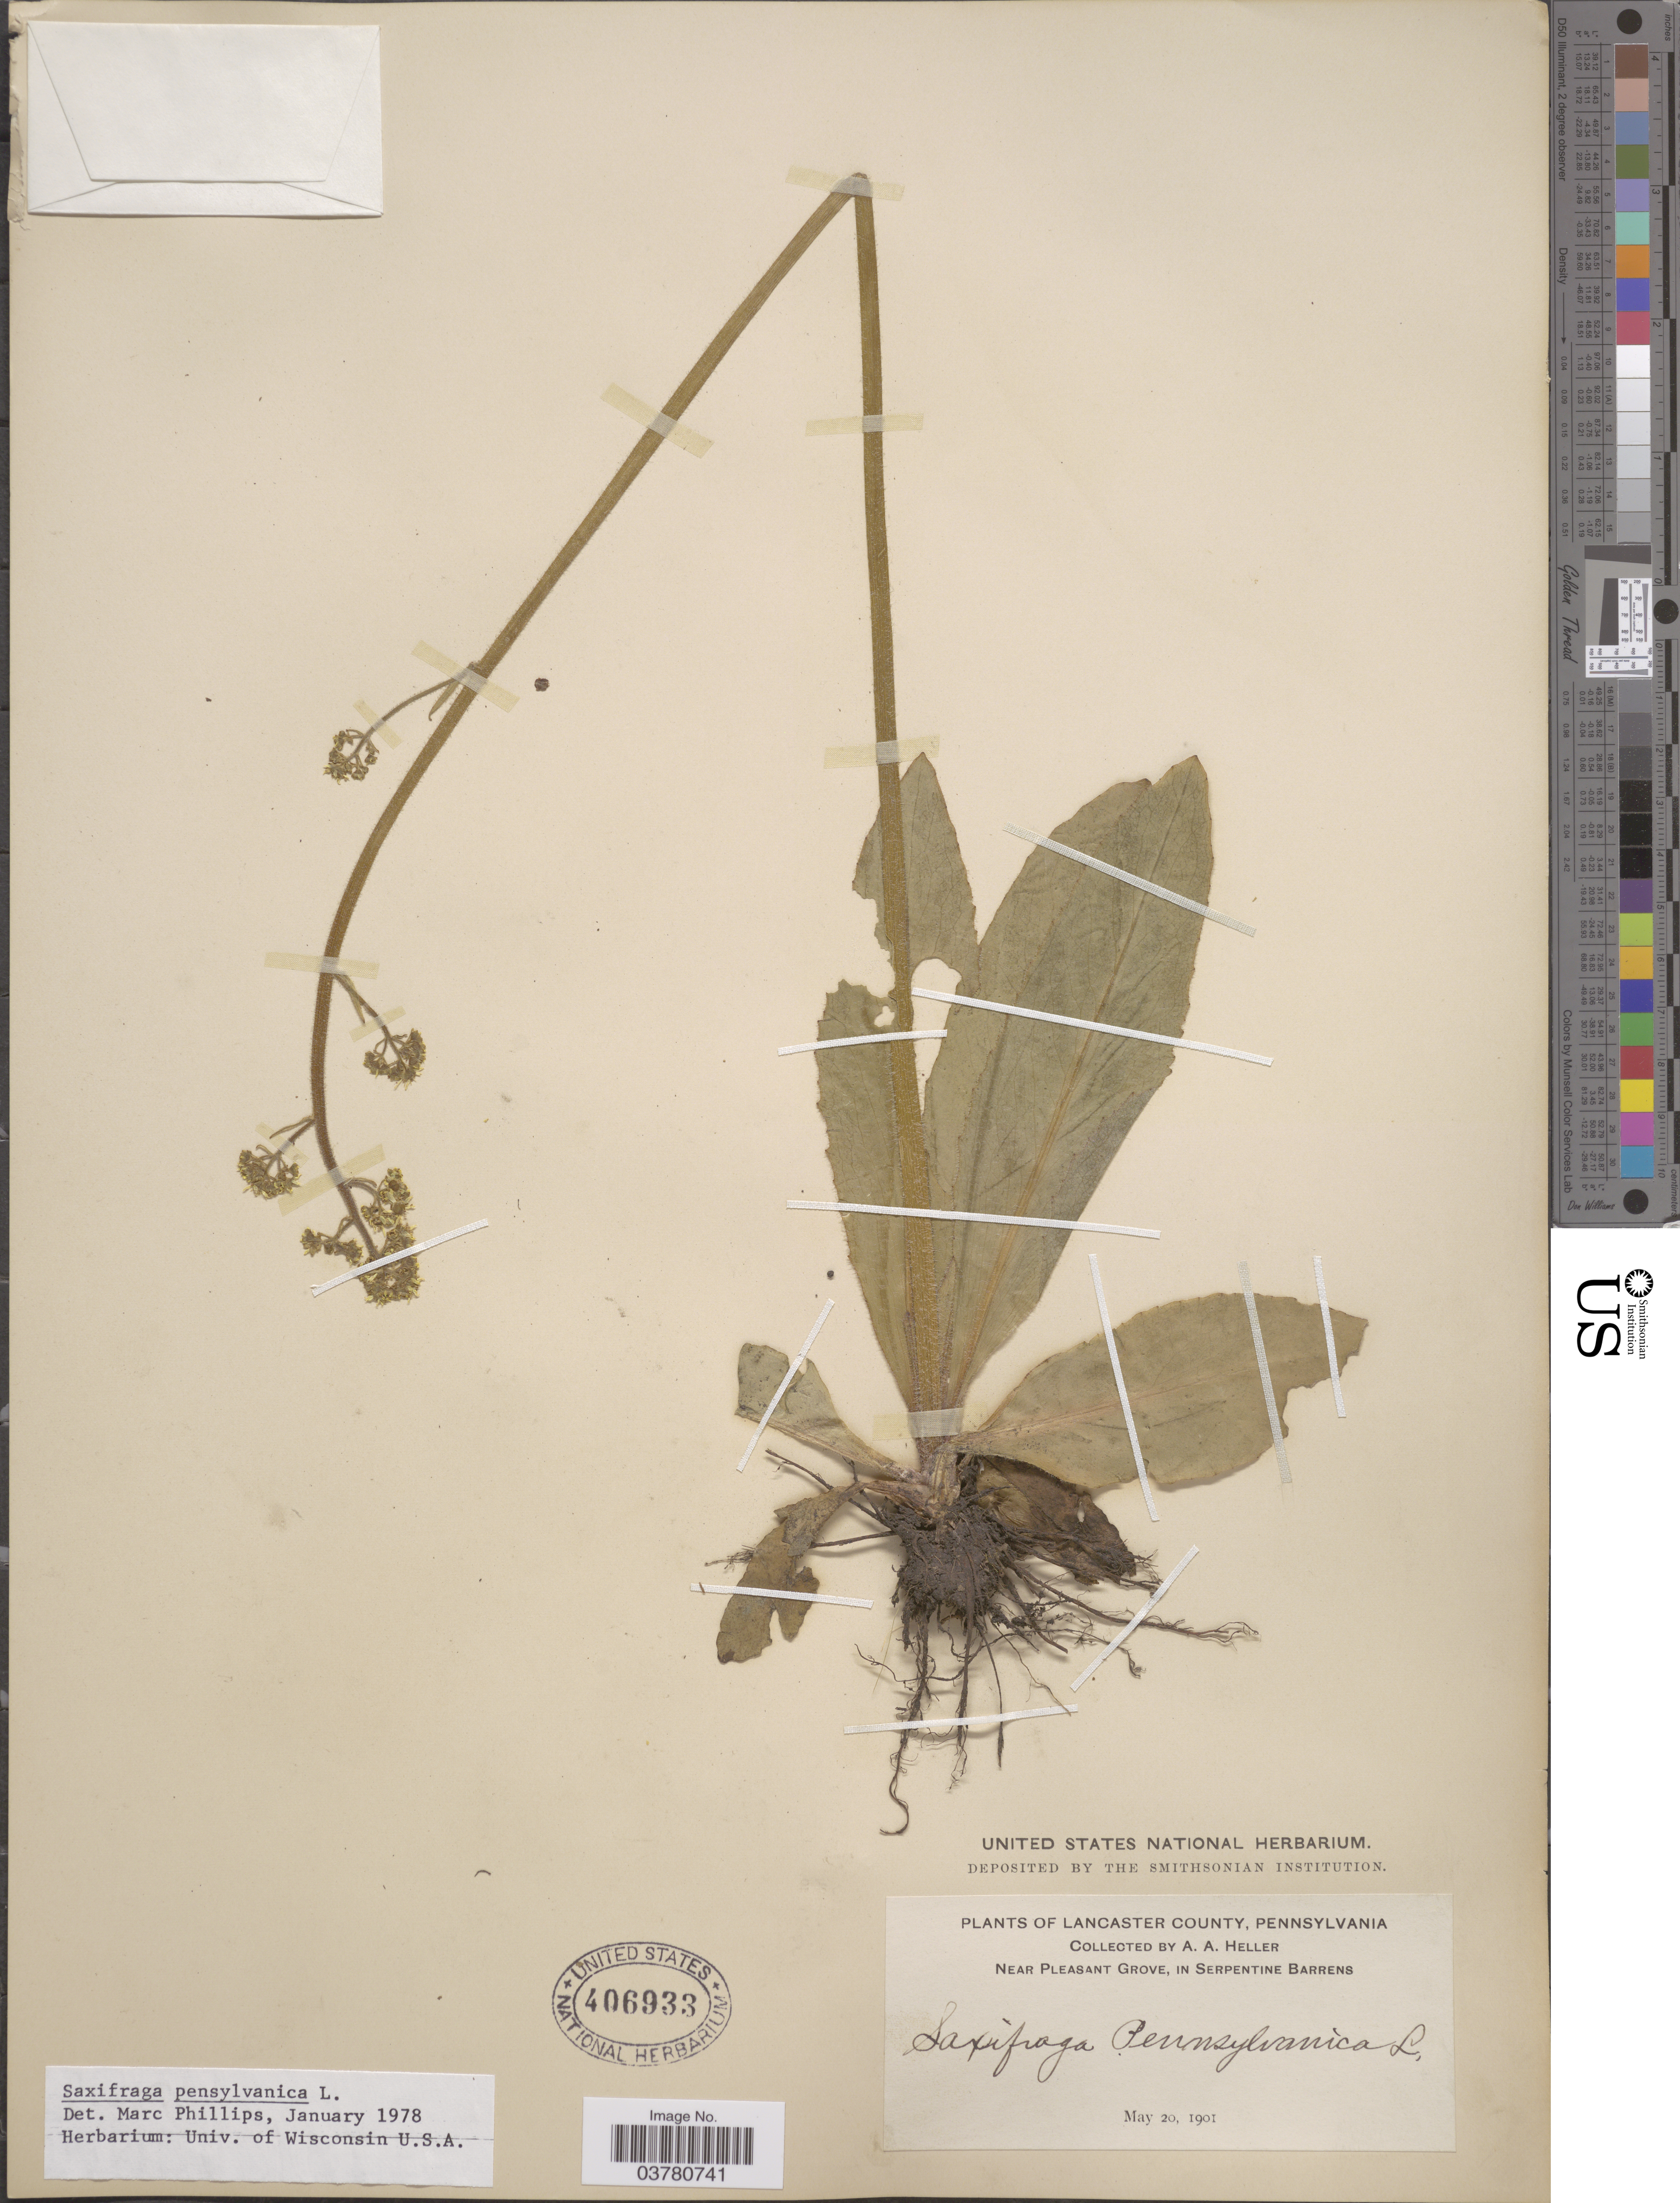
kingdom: Plantae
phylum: Tracheophyta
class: Magnoliopsida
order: Saxifragales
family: Saxifragaceae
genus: Micranthes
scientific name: Micranthes pensylvanica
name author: (L.) Haw.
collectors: A. A. Heller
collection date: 1901-05-20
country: United States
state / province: Pennsylvania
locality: Lancaster County. Near Pleasant Grove, in Serpentine Barrens.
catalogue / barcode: US 406933